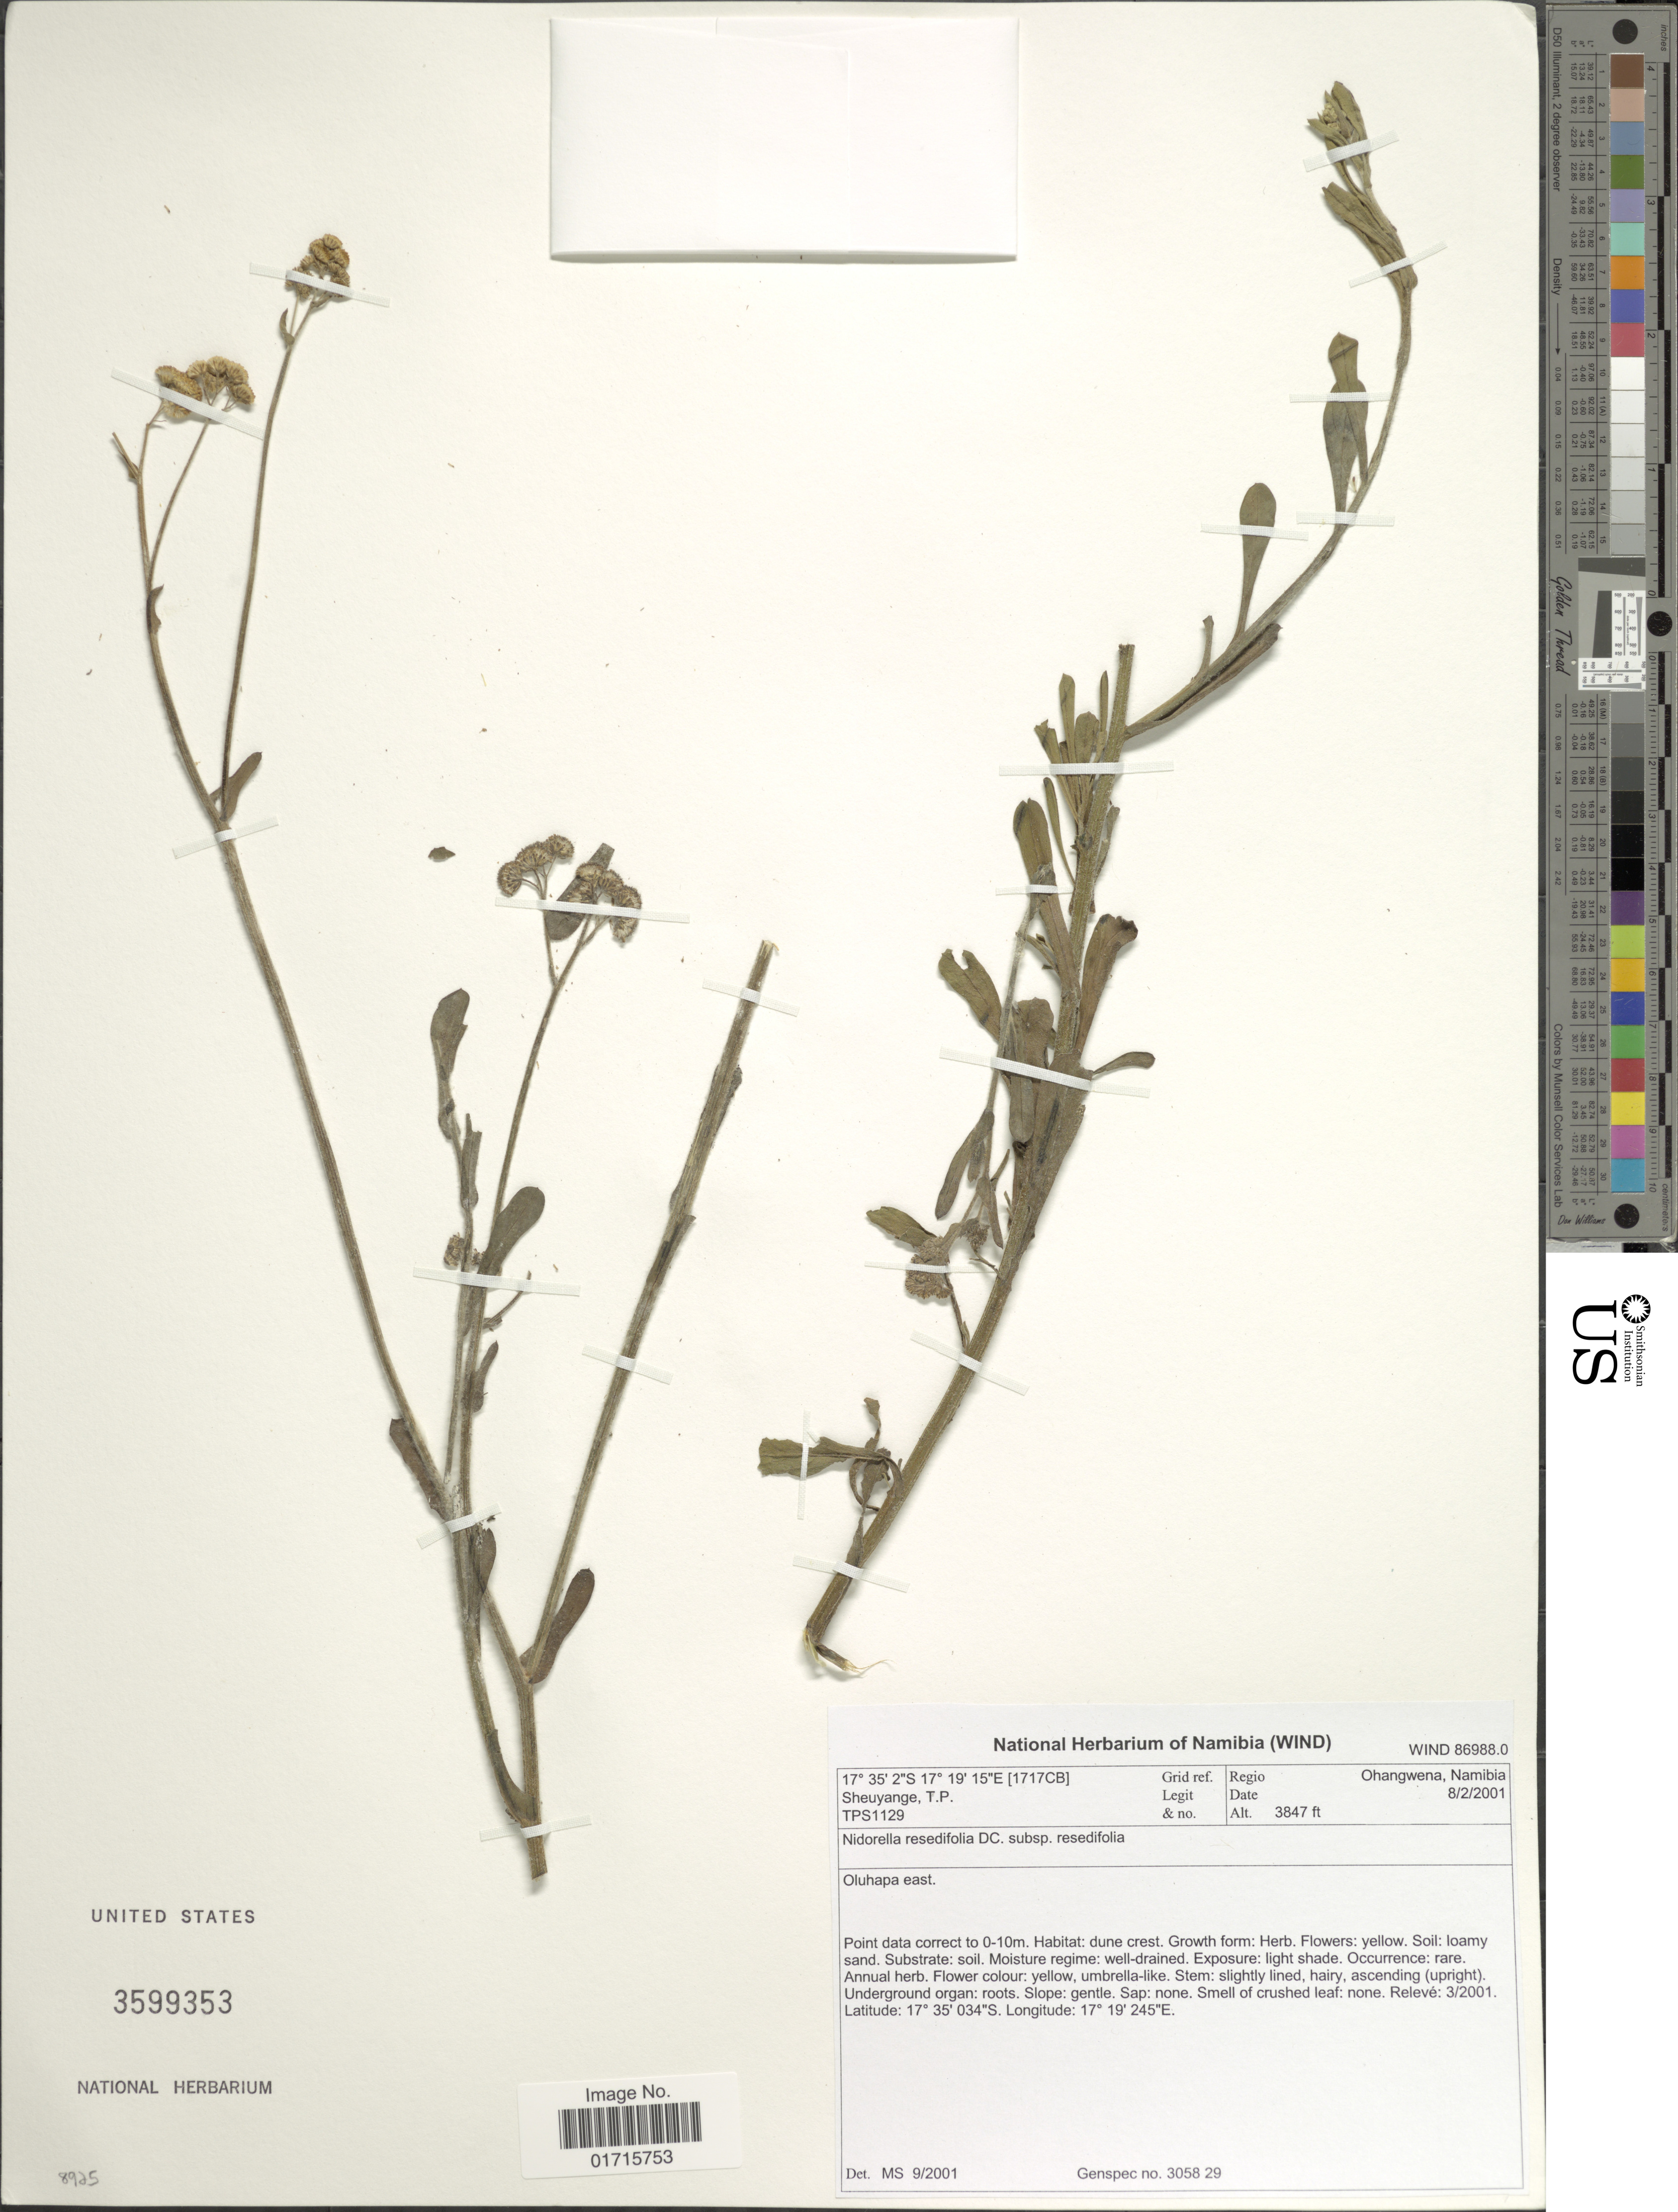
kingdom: Plantae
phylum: Tracheophyta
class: Magnoliopsida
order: Asterales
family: Asteraceae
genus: Nidorella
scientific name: Nidorella resedifolia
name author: DC.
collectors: T. Sheuyange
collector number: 1129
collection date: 2001-02-08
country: Namibia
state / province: Ohangwena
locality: Regio Ohangwena, Namibia. Oluhapa east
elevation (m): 1173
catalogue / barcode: US 3599353